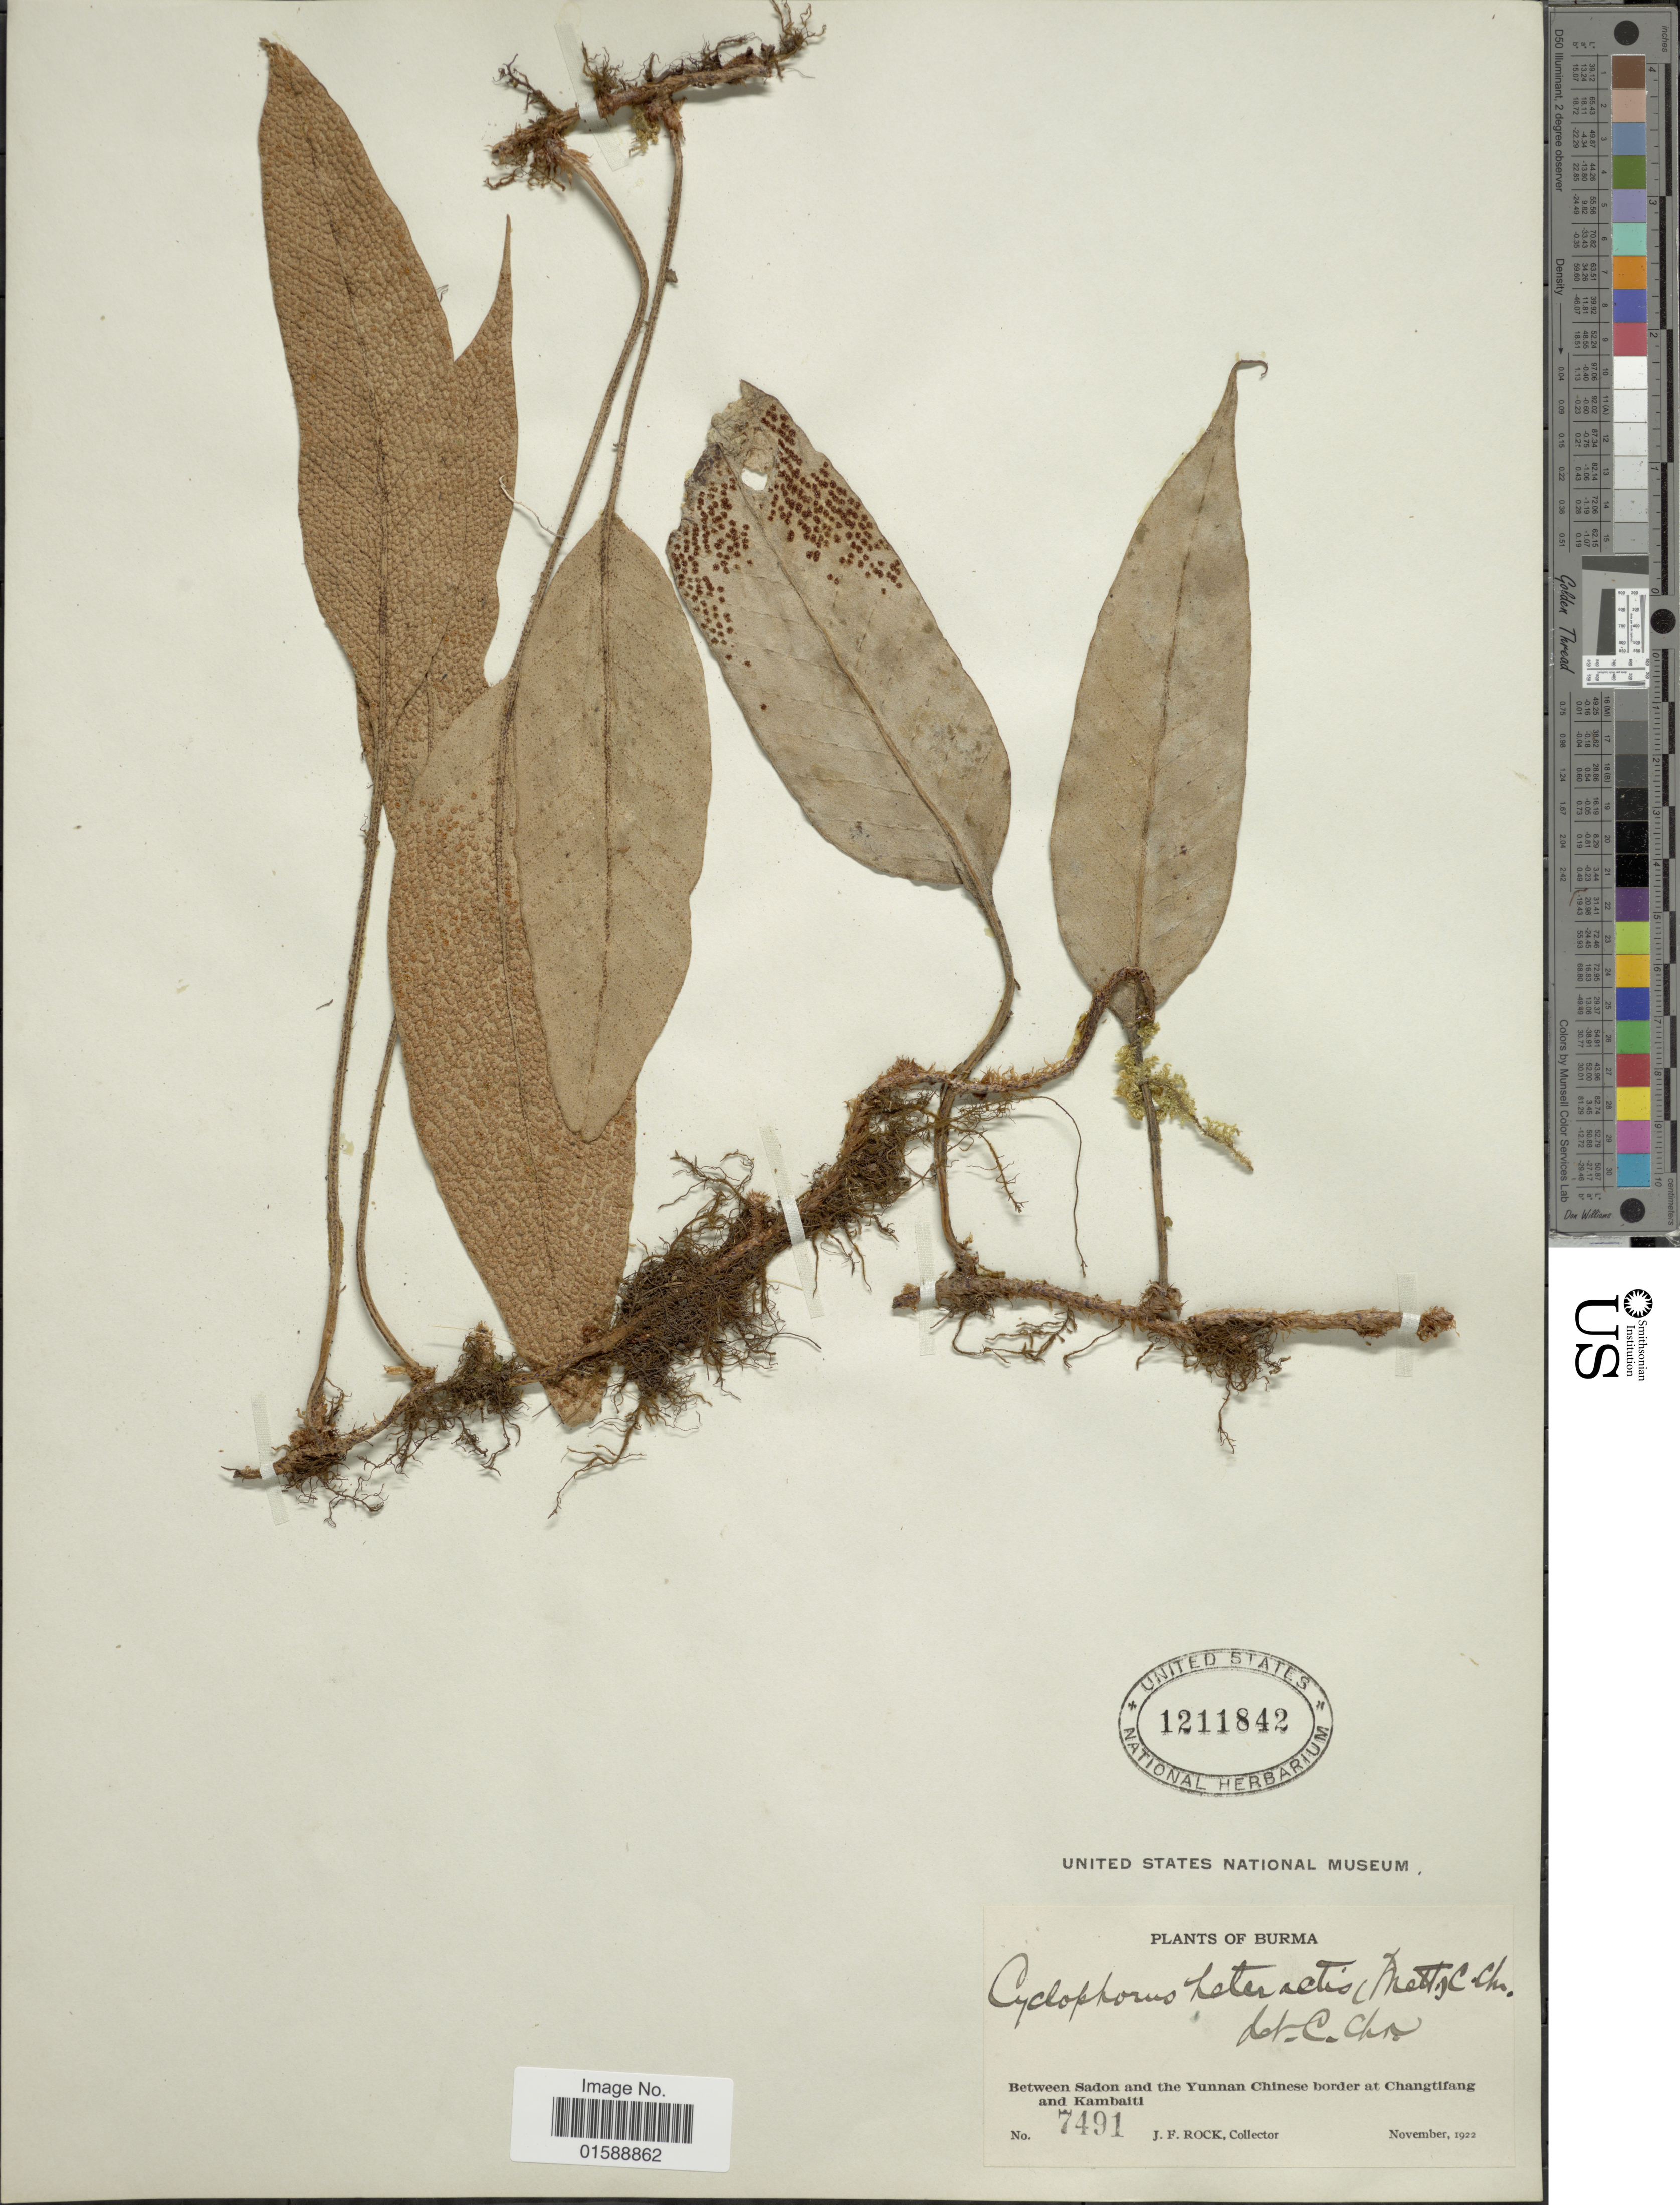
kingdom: Plantae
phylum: Tracheophyta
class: Polypodiopsida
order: Polypodiales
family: Polypodiaceae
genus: Pyrrosia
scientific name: Pyrrosia heteractis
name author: (Mett. ex Kuhn) Ching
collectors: J. Rock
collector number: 7491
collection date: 1922-11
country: Myanmar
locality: Burma. Between Sadon and the Yunnan Chinese border at Changtifang and Kambaiti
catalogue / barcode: US 1211842